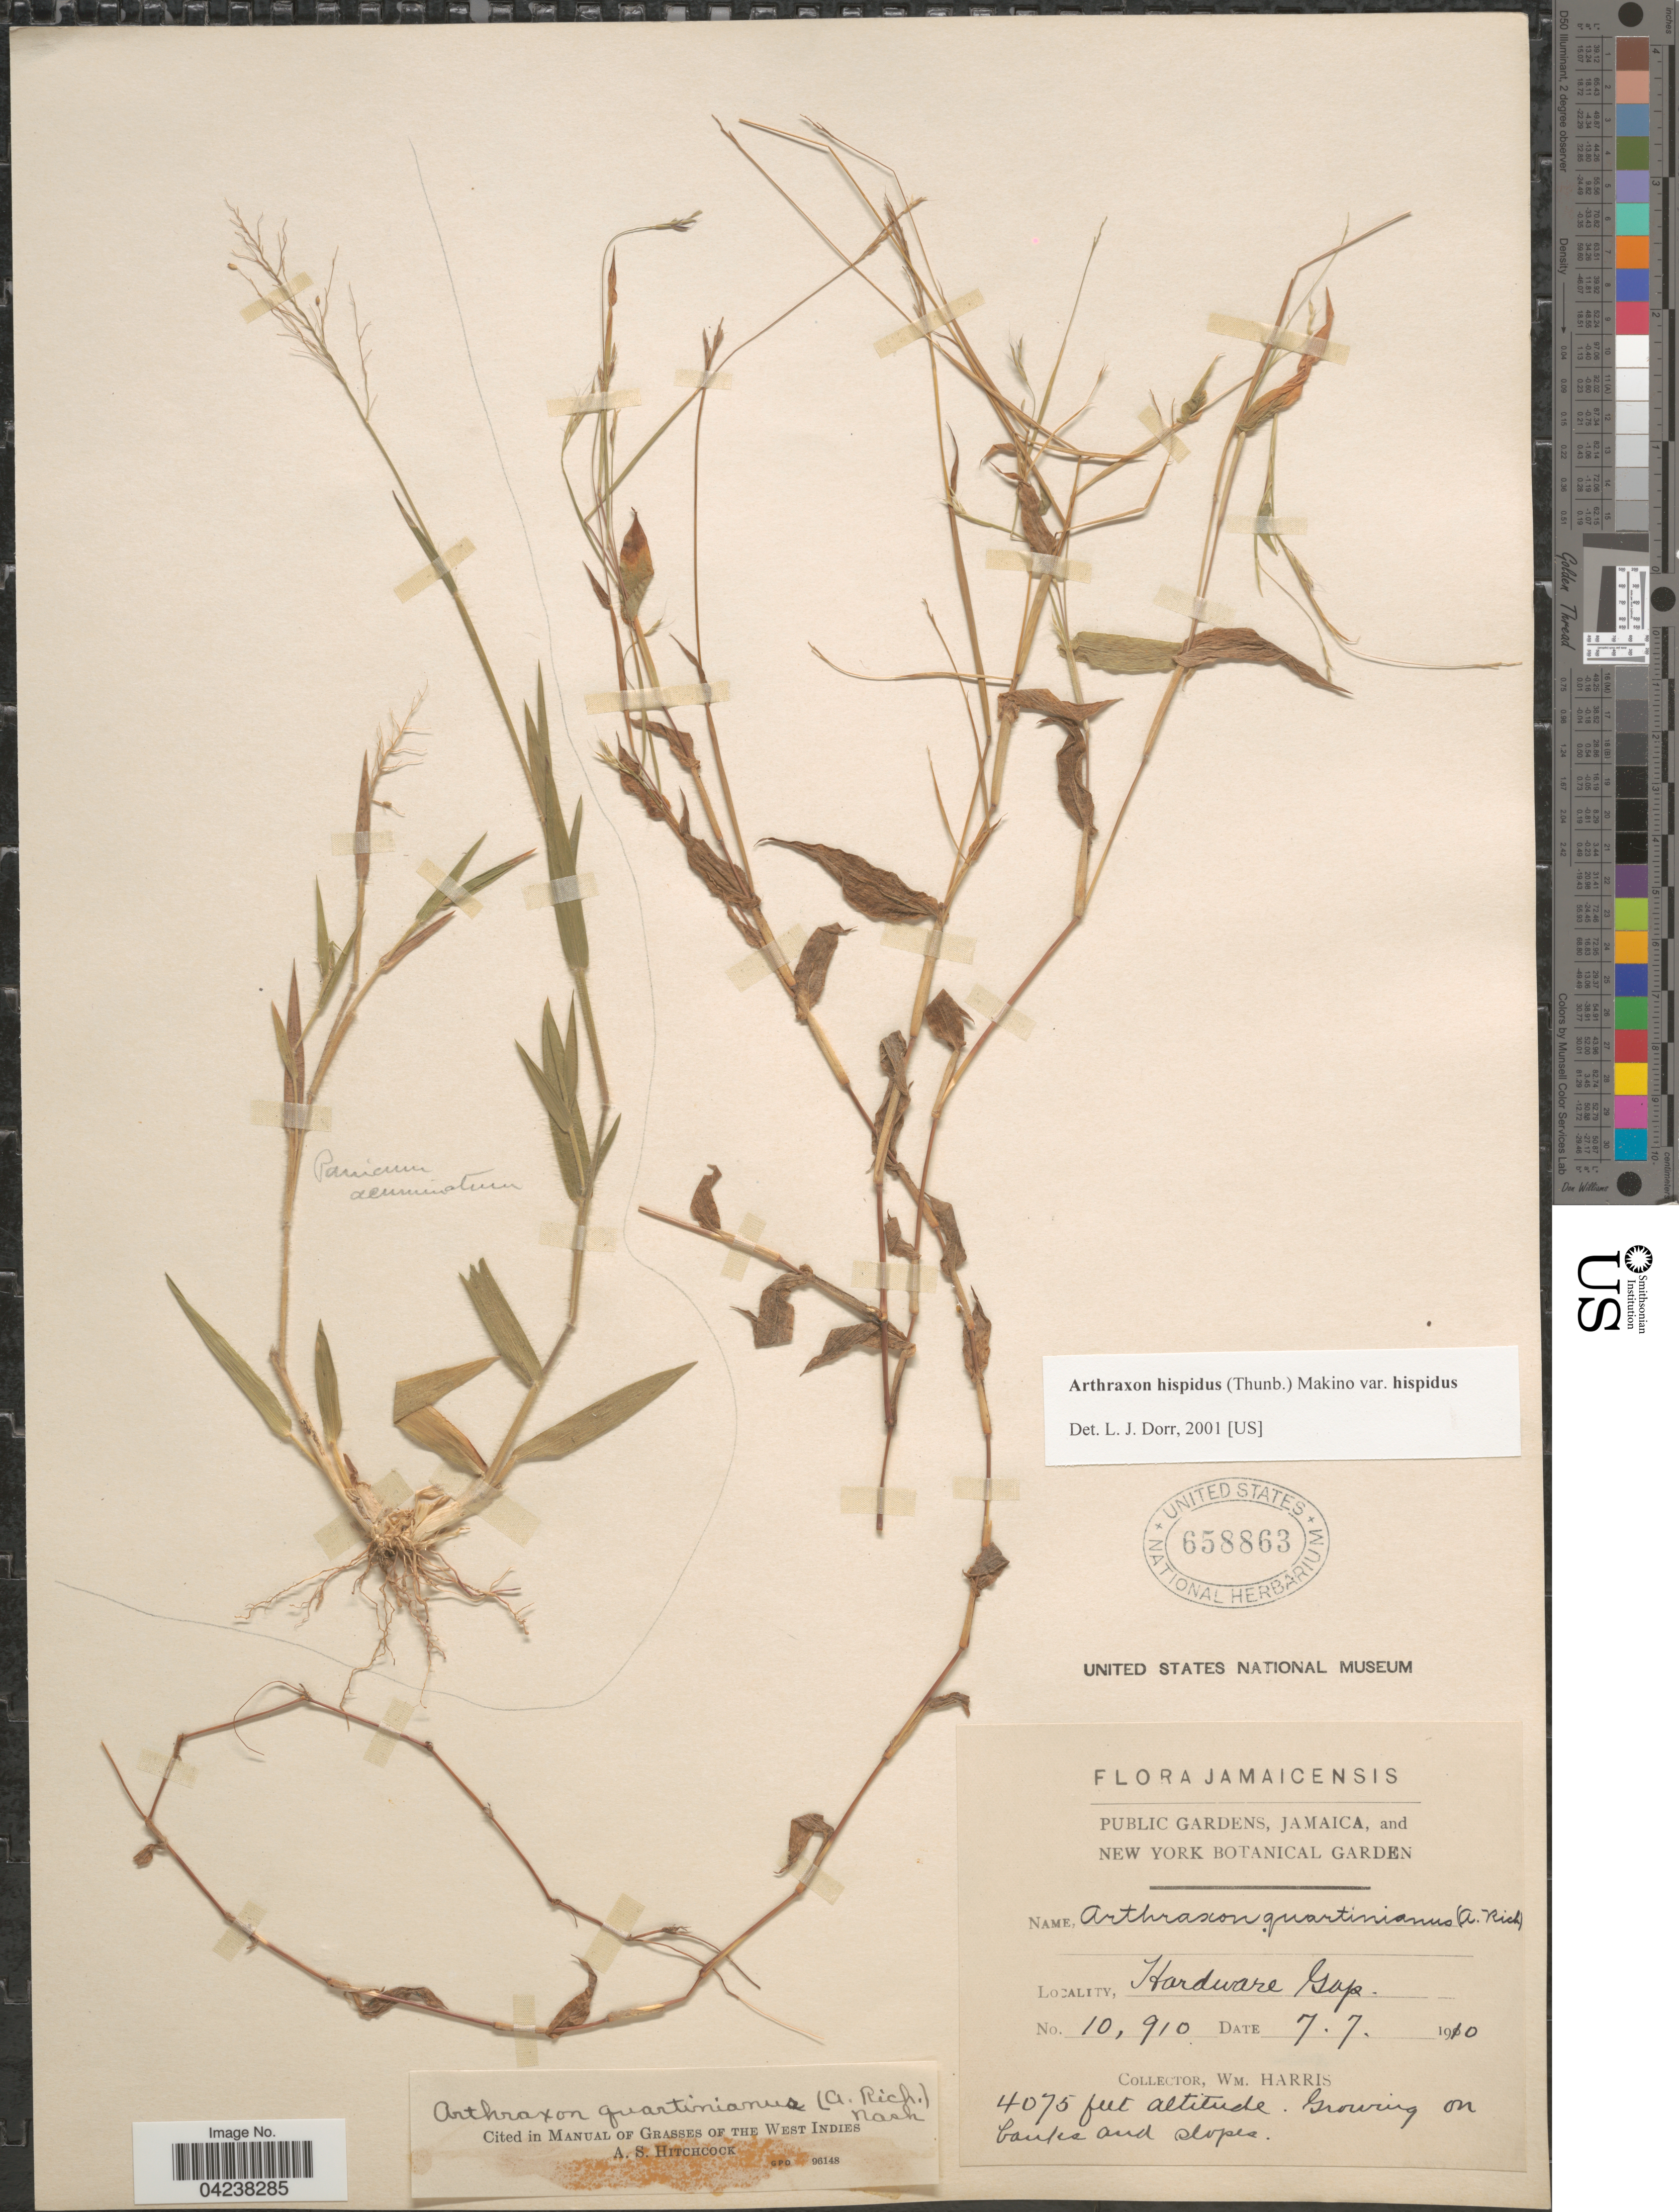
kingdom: Plantae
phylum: Tracheophyta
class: Liliopsida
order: Poales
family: Poaceae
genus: Arthraxon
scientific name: Arthraxon hispidus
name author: (Thunb.) Makino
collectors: W. H. Harris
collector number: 10910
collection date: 1910-07-07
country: Jamaica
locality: Hardware Gap.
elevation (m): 1242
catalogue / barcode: US 658863